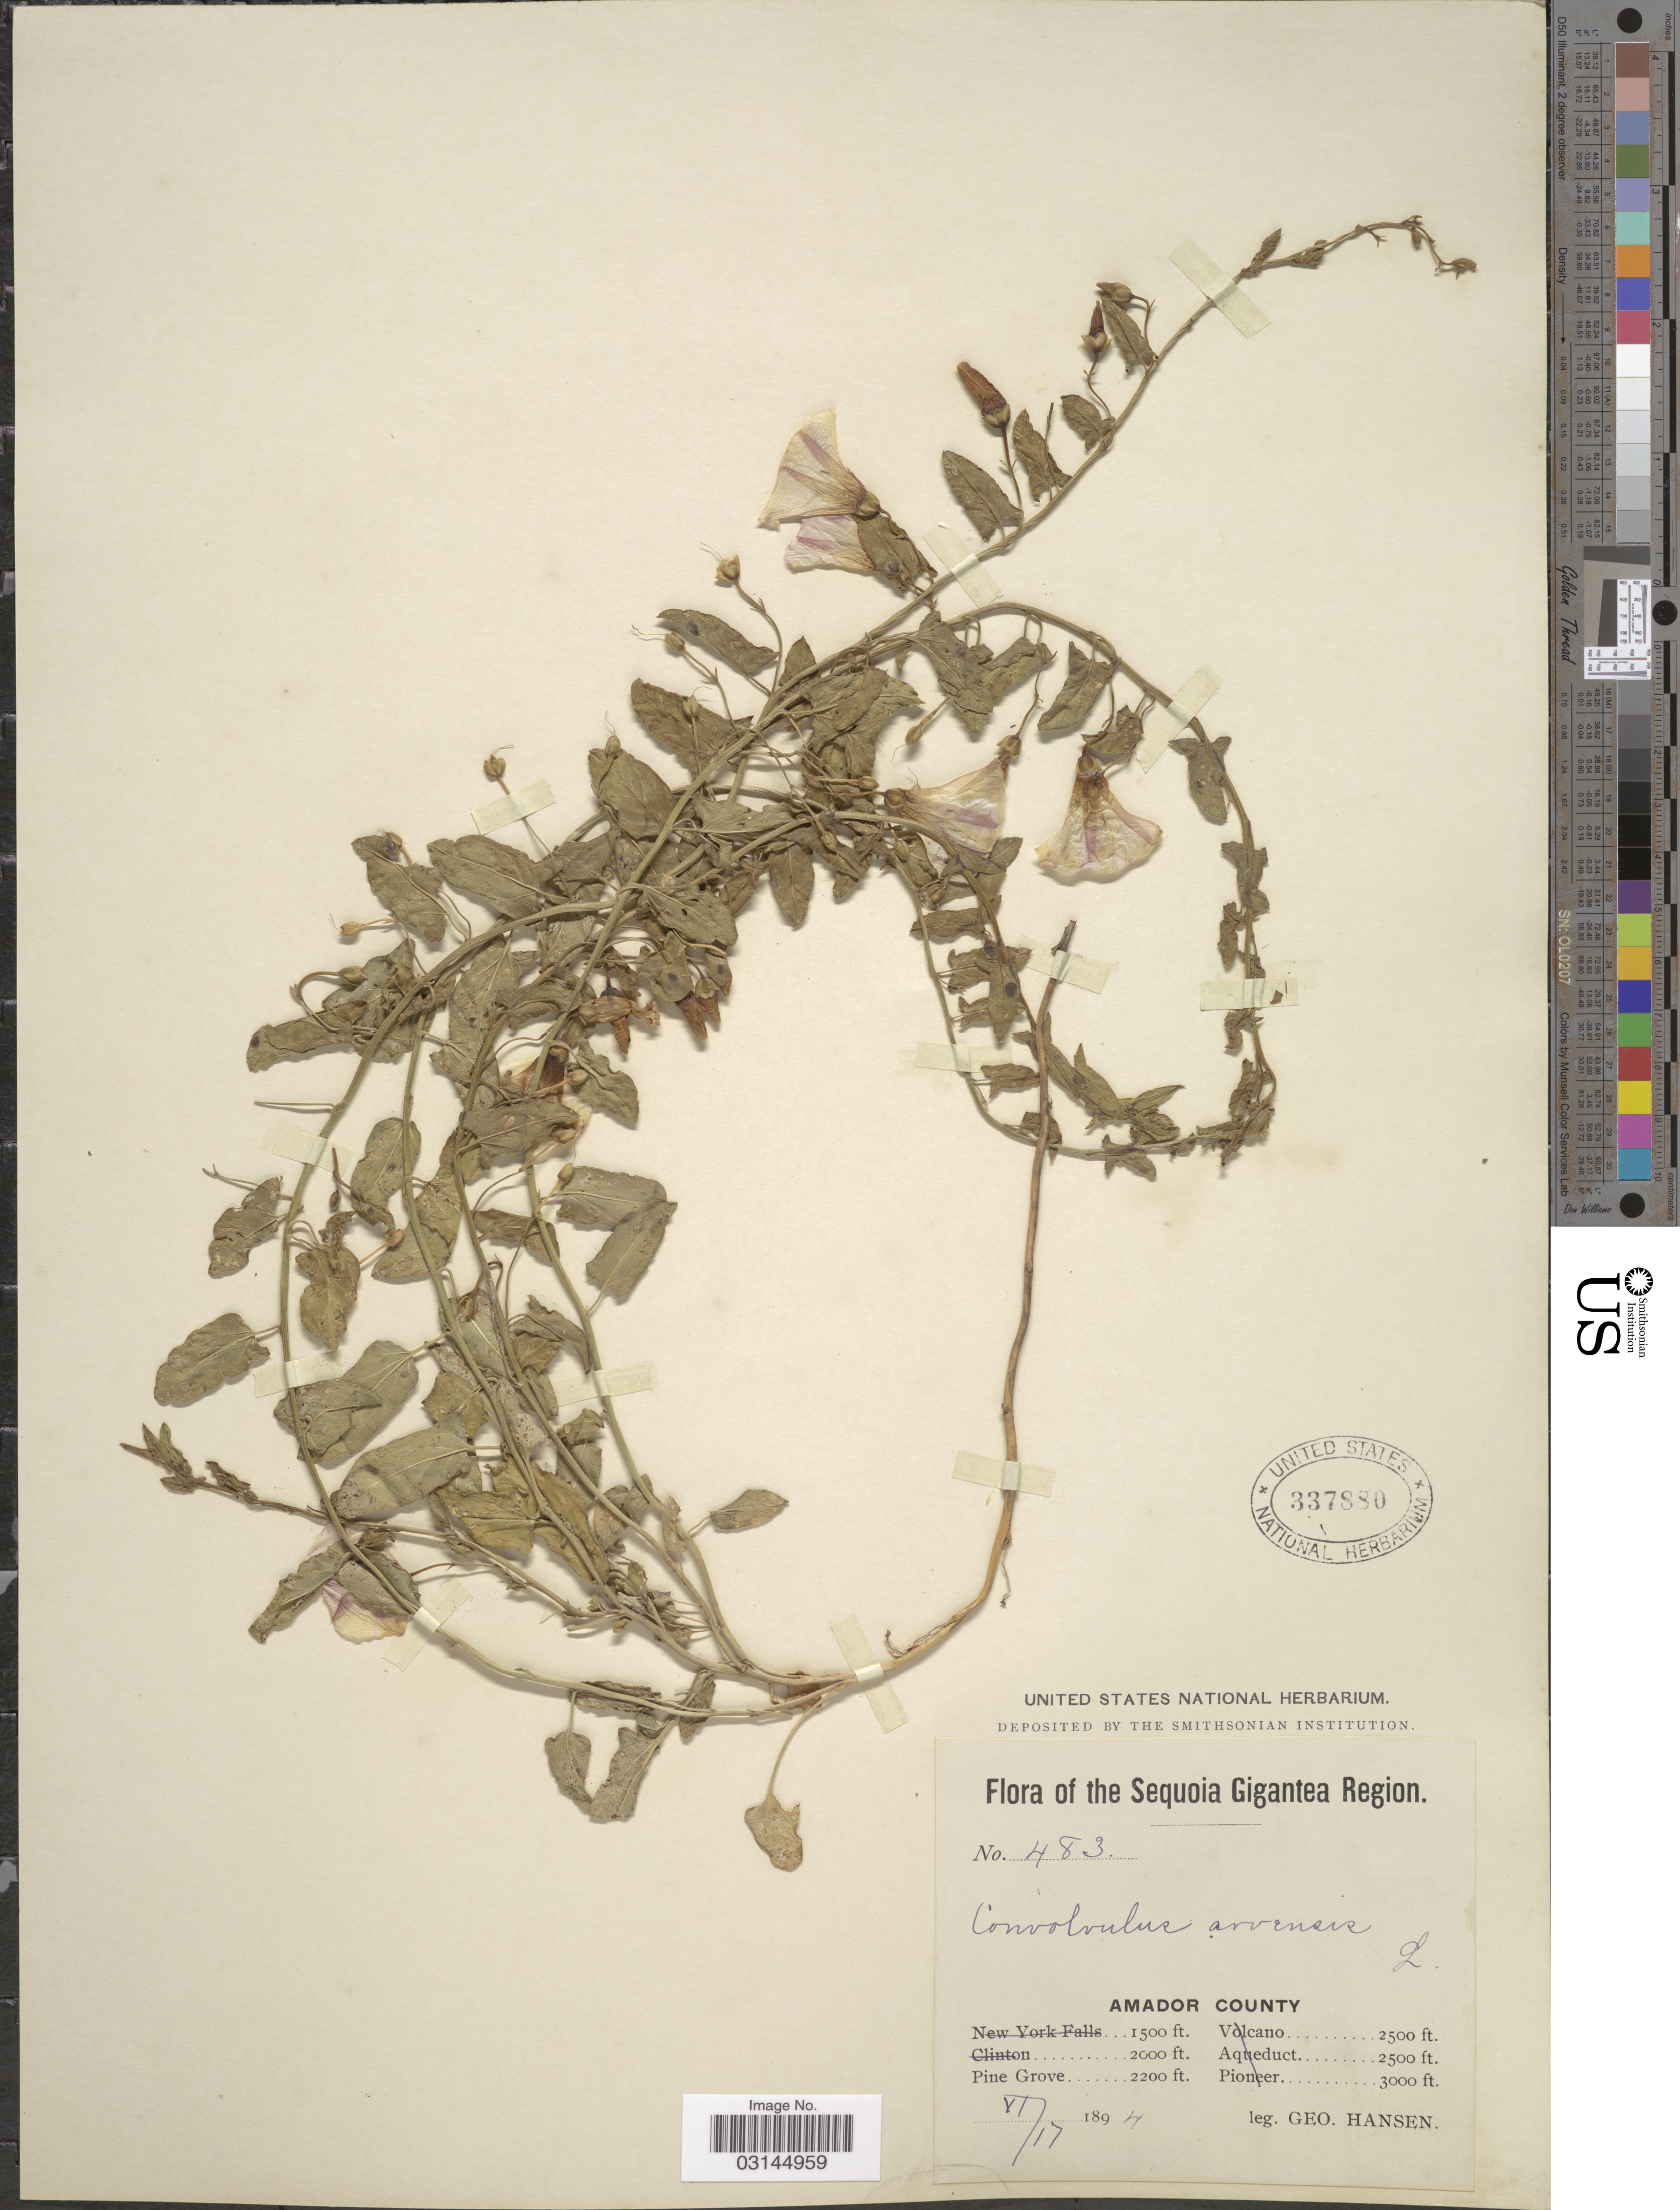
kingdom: Plantae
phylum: Tracheophyta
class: Magnoliopsida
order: Solanales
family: Convolvulaceae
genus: Convolvulus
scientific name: Convolvulus arvensis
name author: L.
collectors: G. Hansen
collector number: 483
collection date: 1894-06-17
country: United States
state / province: California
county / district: Amador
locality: The Sequoia Gigantea Region. Amador County. Pine Grove.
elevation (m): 671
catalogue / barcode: US 337880